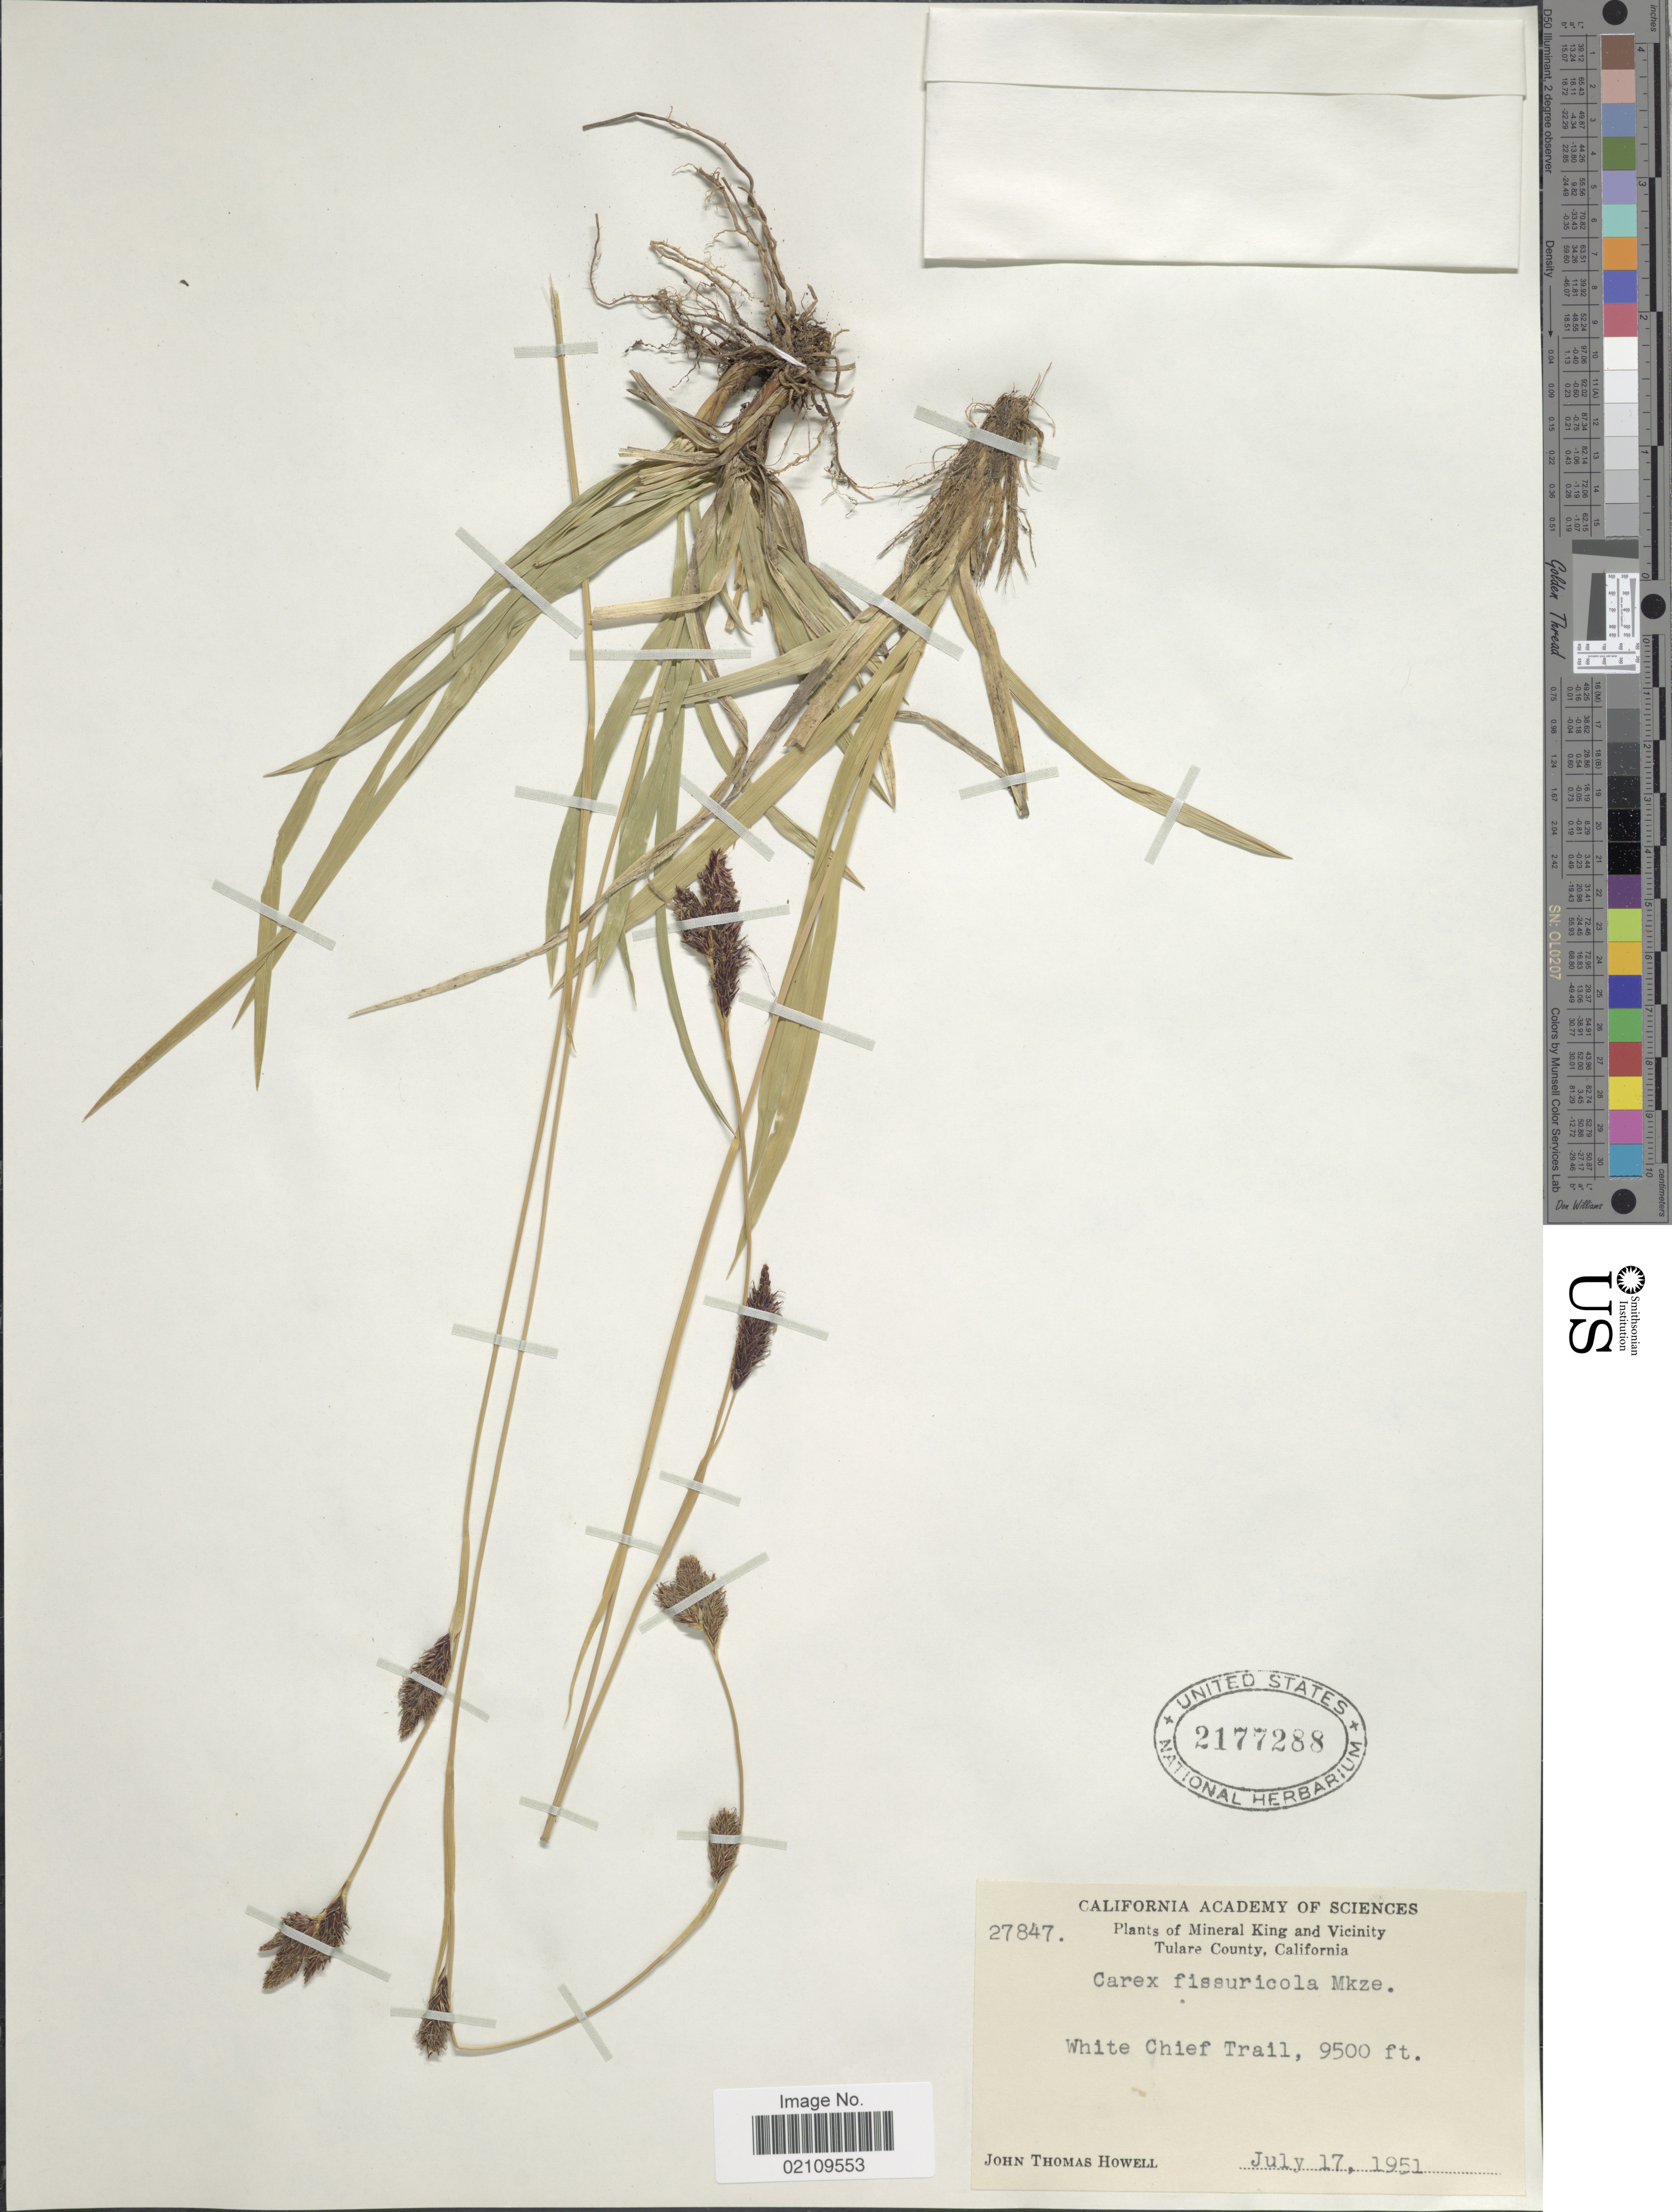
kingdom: Plantae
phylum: Tracheophyta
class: Liliopsida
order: Poales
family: Cyperaceae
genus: Carex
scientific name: Carex fissuricola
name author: Mack.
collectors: J. T. Howell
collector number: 27847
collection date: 1951-07-17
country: United States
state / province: California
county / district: Tulare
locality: Mineral King and Vicinity Tulare County, White Chief Trail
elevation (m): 2896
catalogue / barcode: US 2177288